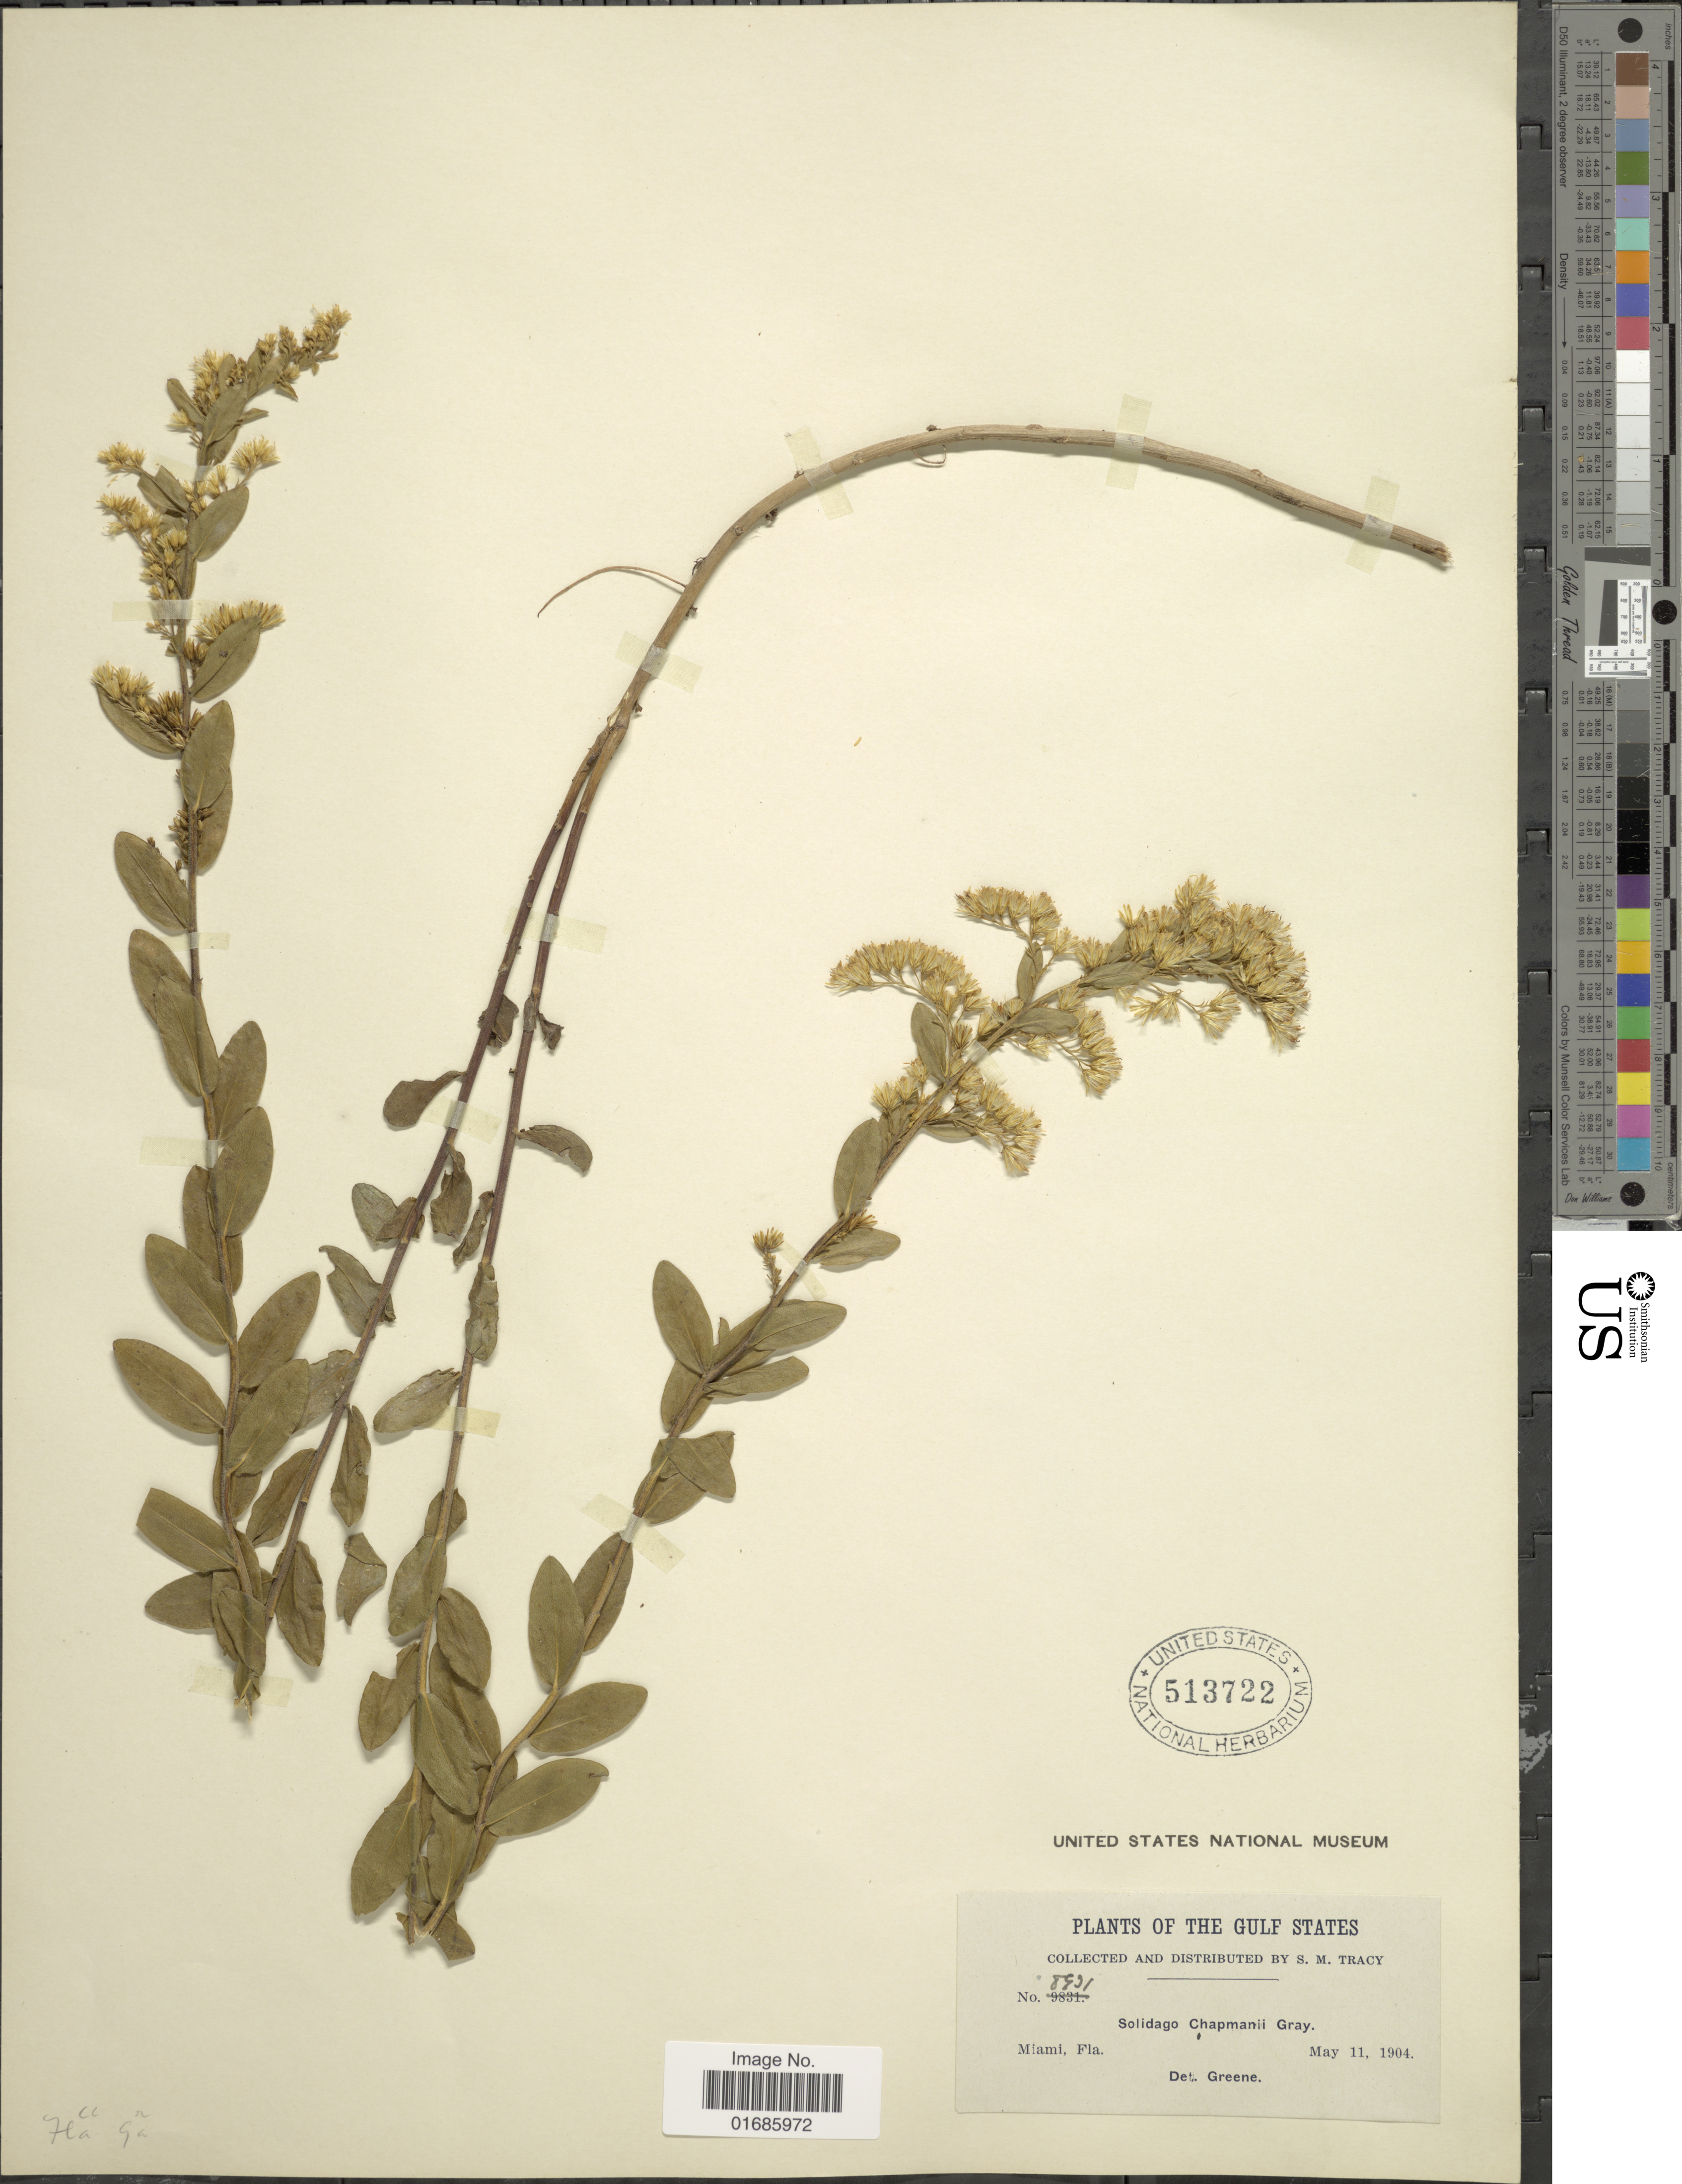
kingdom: Plantae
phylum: Tracheophyta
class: Magnoliopsida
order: Asterales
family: Asteraceae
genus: Solidago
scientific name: Solidago chapmanii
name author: Torr. & A. Gray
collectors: S. M. Tracy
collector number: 8901*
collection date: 1904-05-11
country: United States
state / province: Florida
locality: The Gulf States, Miami, Fla.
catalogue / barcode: US 513722